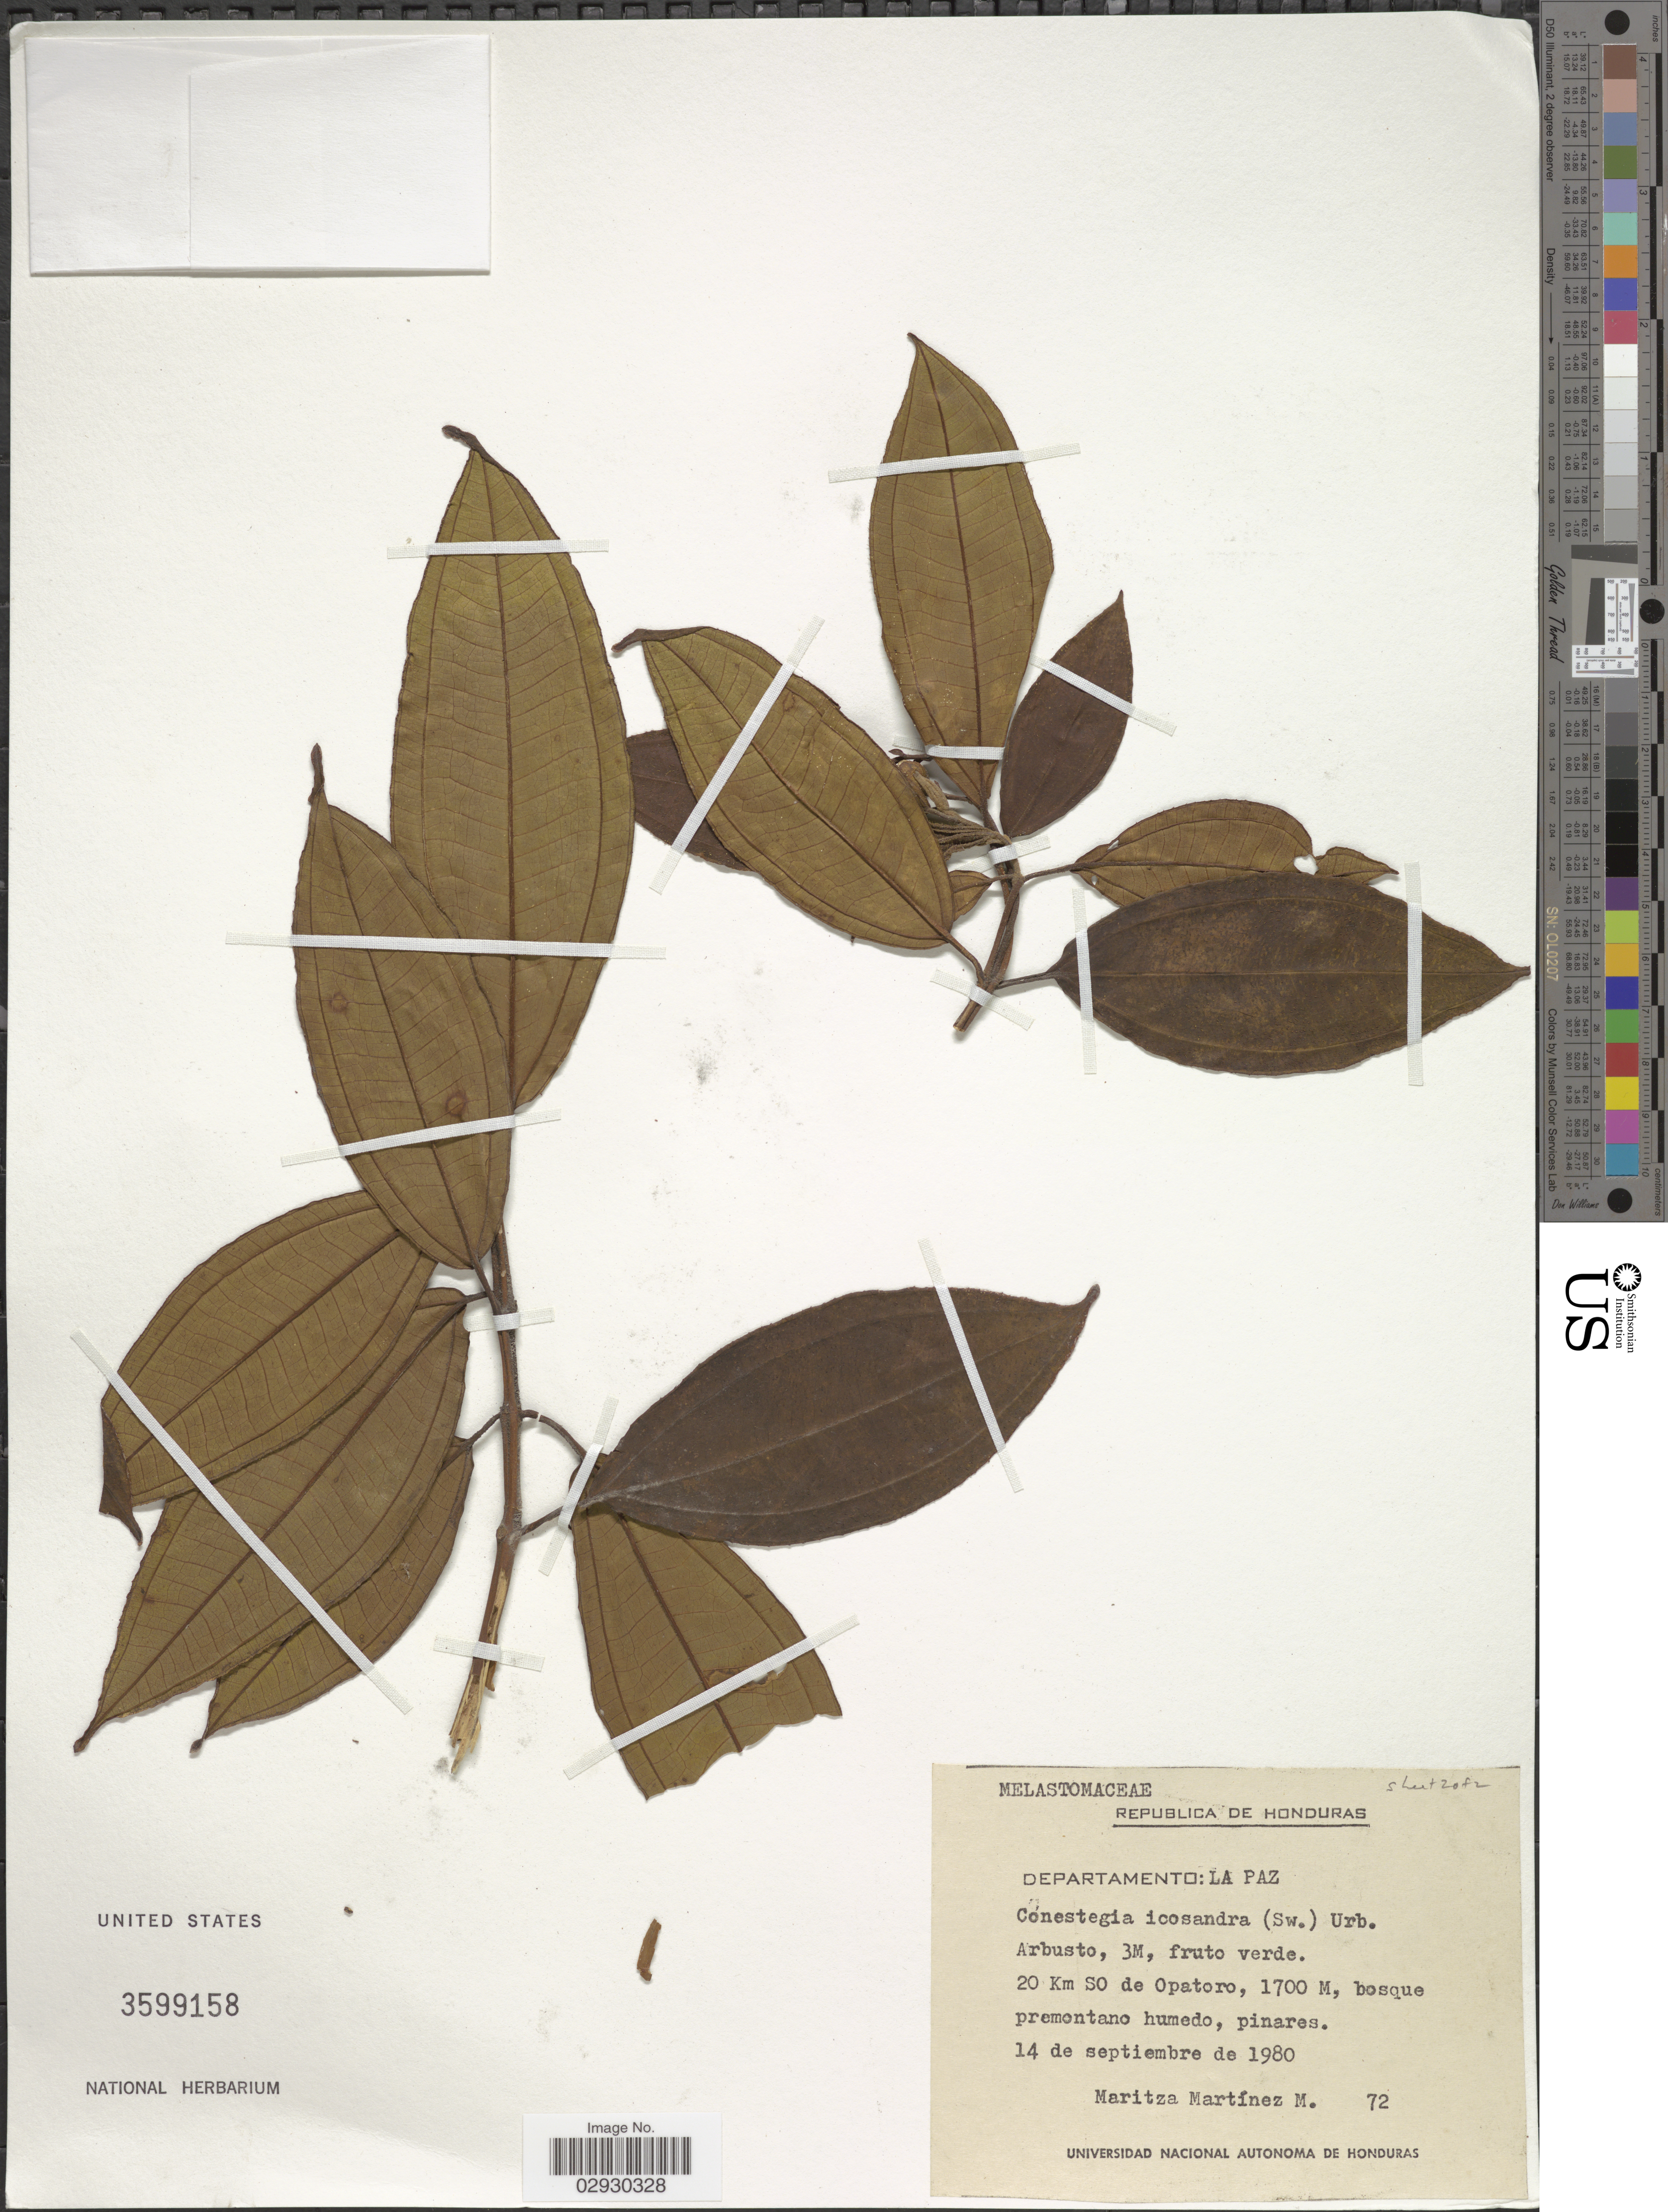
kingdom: Plantae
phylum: Tracheophyta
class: Magnoliopsida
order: Myrtales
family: Melastomataceae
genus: Conostegia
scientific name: Conostegia icosandra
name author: (Sw.) Urb.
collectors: M. Martínez M.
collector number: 72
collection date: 1980-09-14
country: Honduras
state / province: La Paz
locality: Republica de Honduras. Departamento: La Paz. 20 Km SO de Opatoro.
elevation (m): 1700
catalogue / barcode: US 3599158